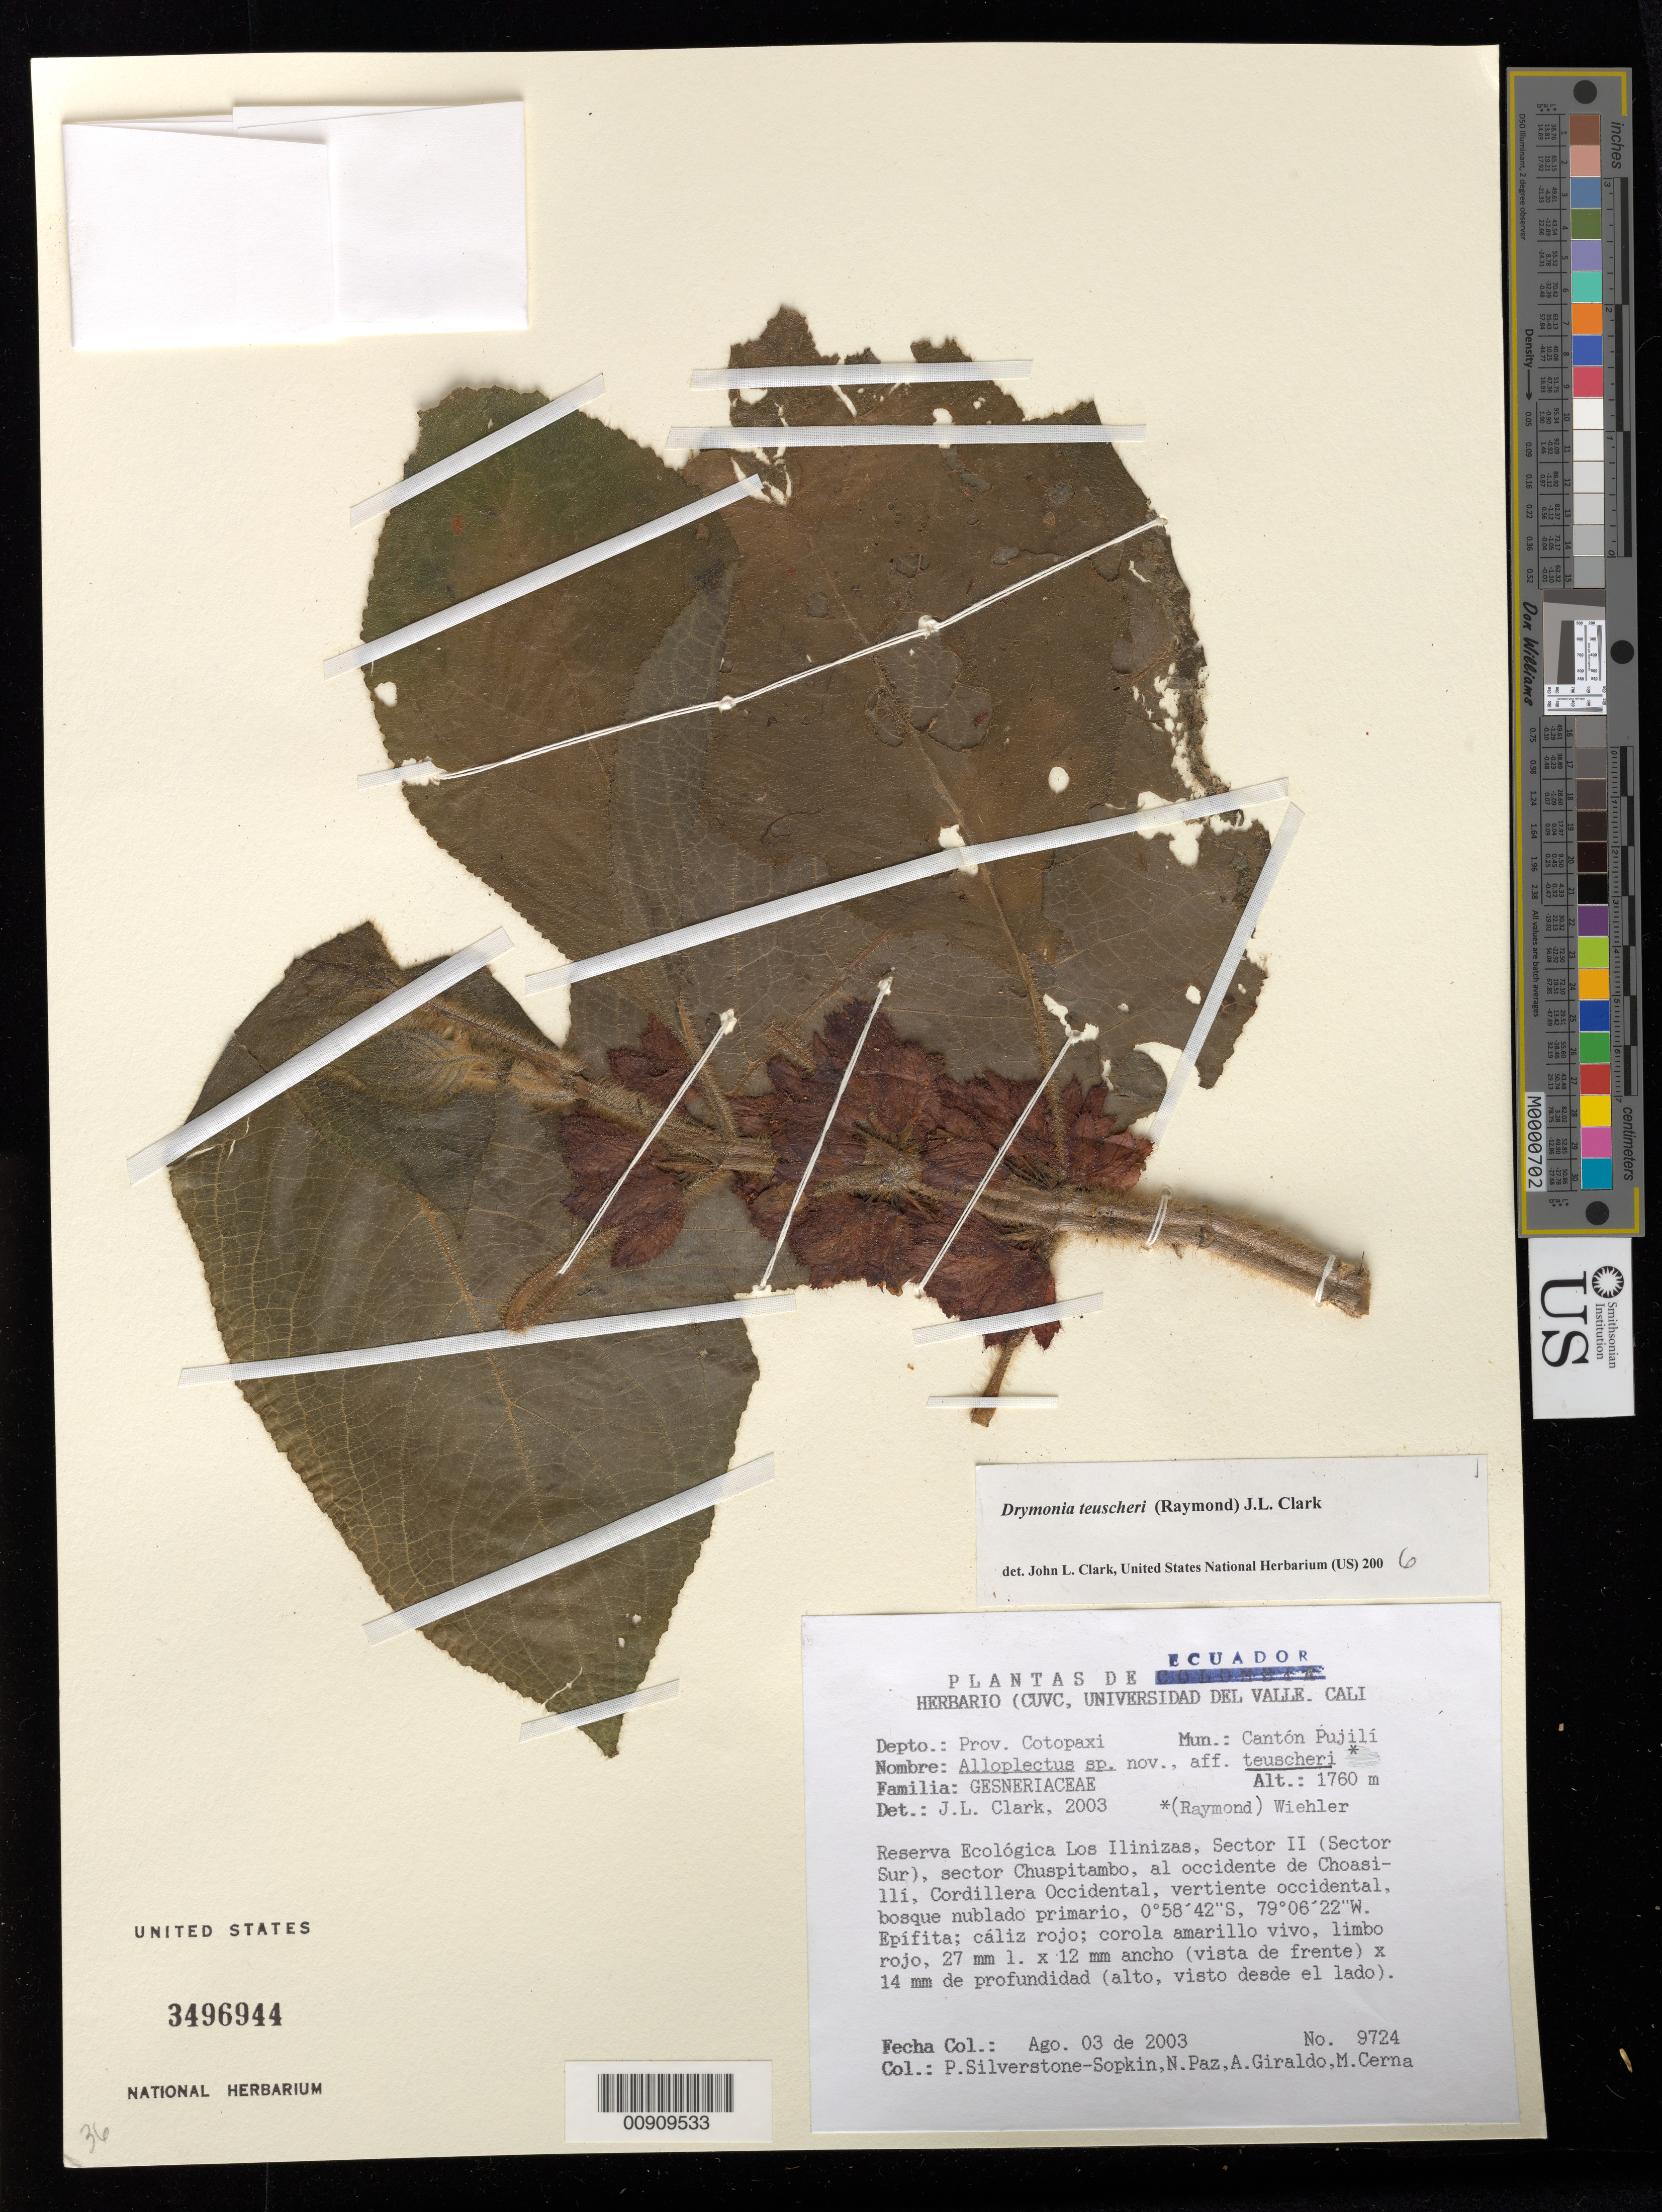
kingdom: Plantae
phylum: Tracheophyta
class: Magnoliopsida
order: Lamiales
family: Gesneriaceae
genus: Drymonia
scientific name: Drymonia teuscheri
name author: (Raymond) J.L. Clark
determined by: Clark, J. L., (SEL), The Marie Selby Botanical Garden (UNITED STATES)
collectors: P. A. Silverstone-Sopkin, N. Paz, A. Giraldo & M. Cerna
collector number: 9724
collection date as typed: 03 Aug 2003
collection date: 2003-08-03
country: Ecuador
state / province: Cotopaxi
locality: Cantón Pujilí. Reserva Ecológica Los Ilinizas, Sector II (Sector Sur), sector Chuspitambo, al occidente de Choasillí, Cordillera Occidental, vertiente occidental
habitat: Bosque nublado primario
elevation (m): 1760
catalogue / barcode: US 3496944